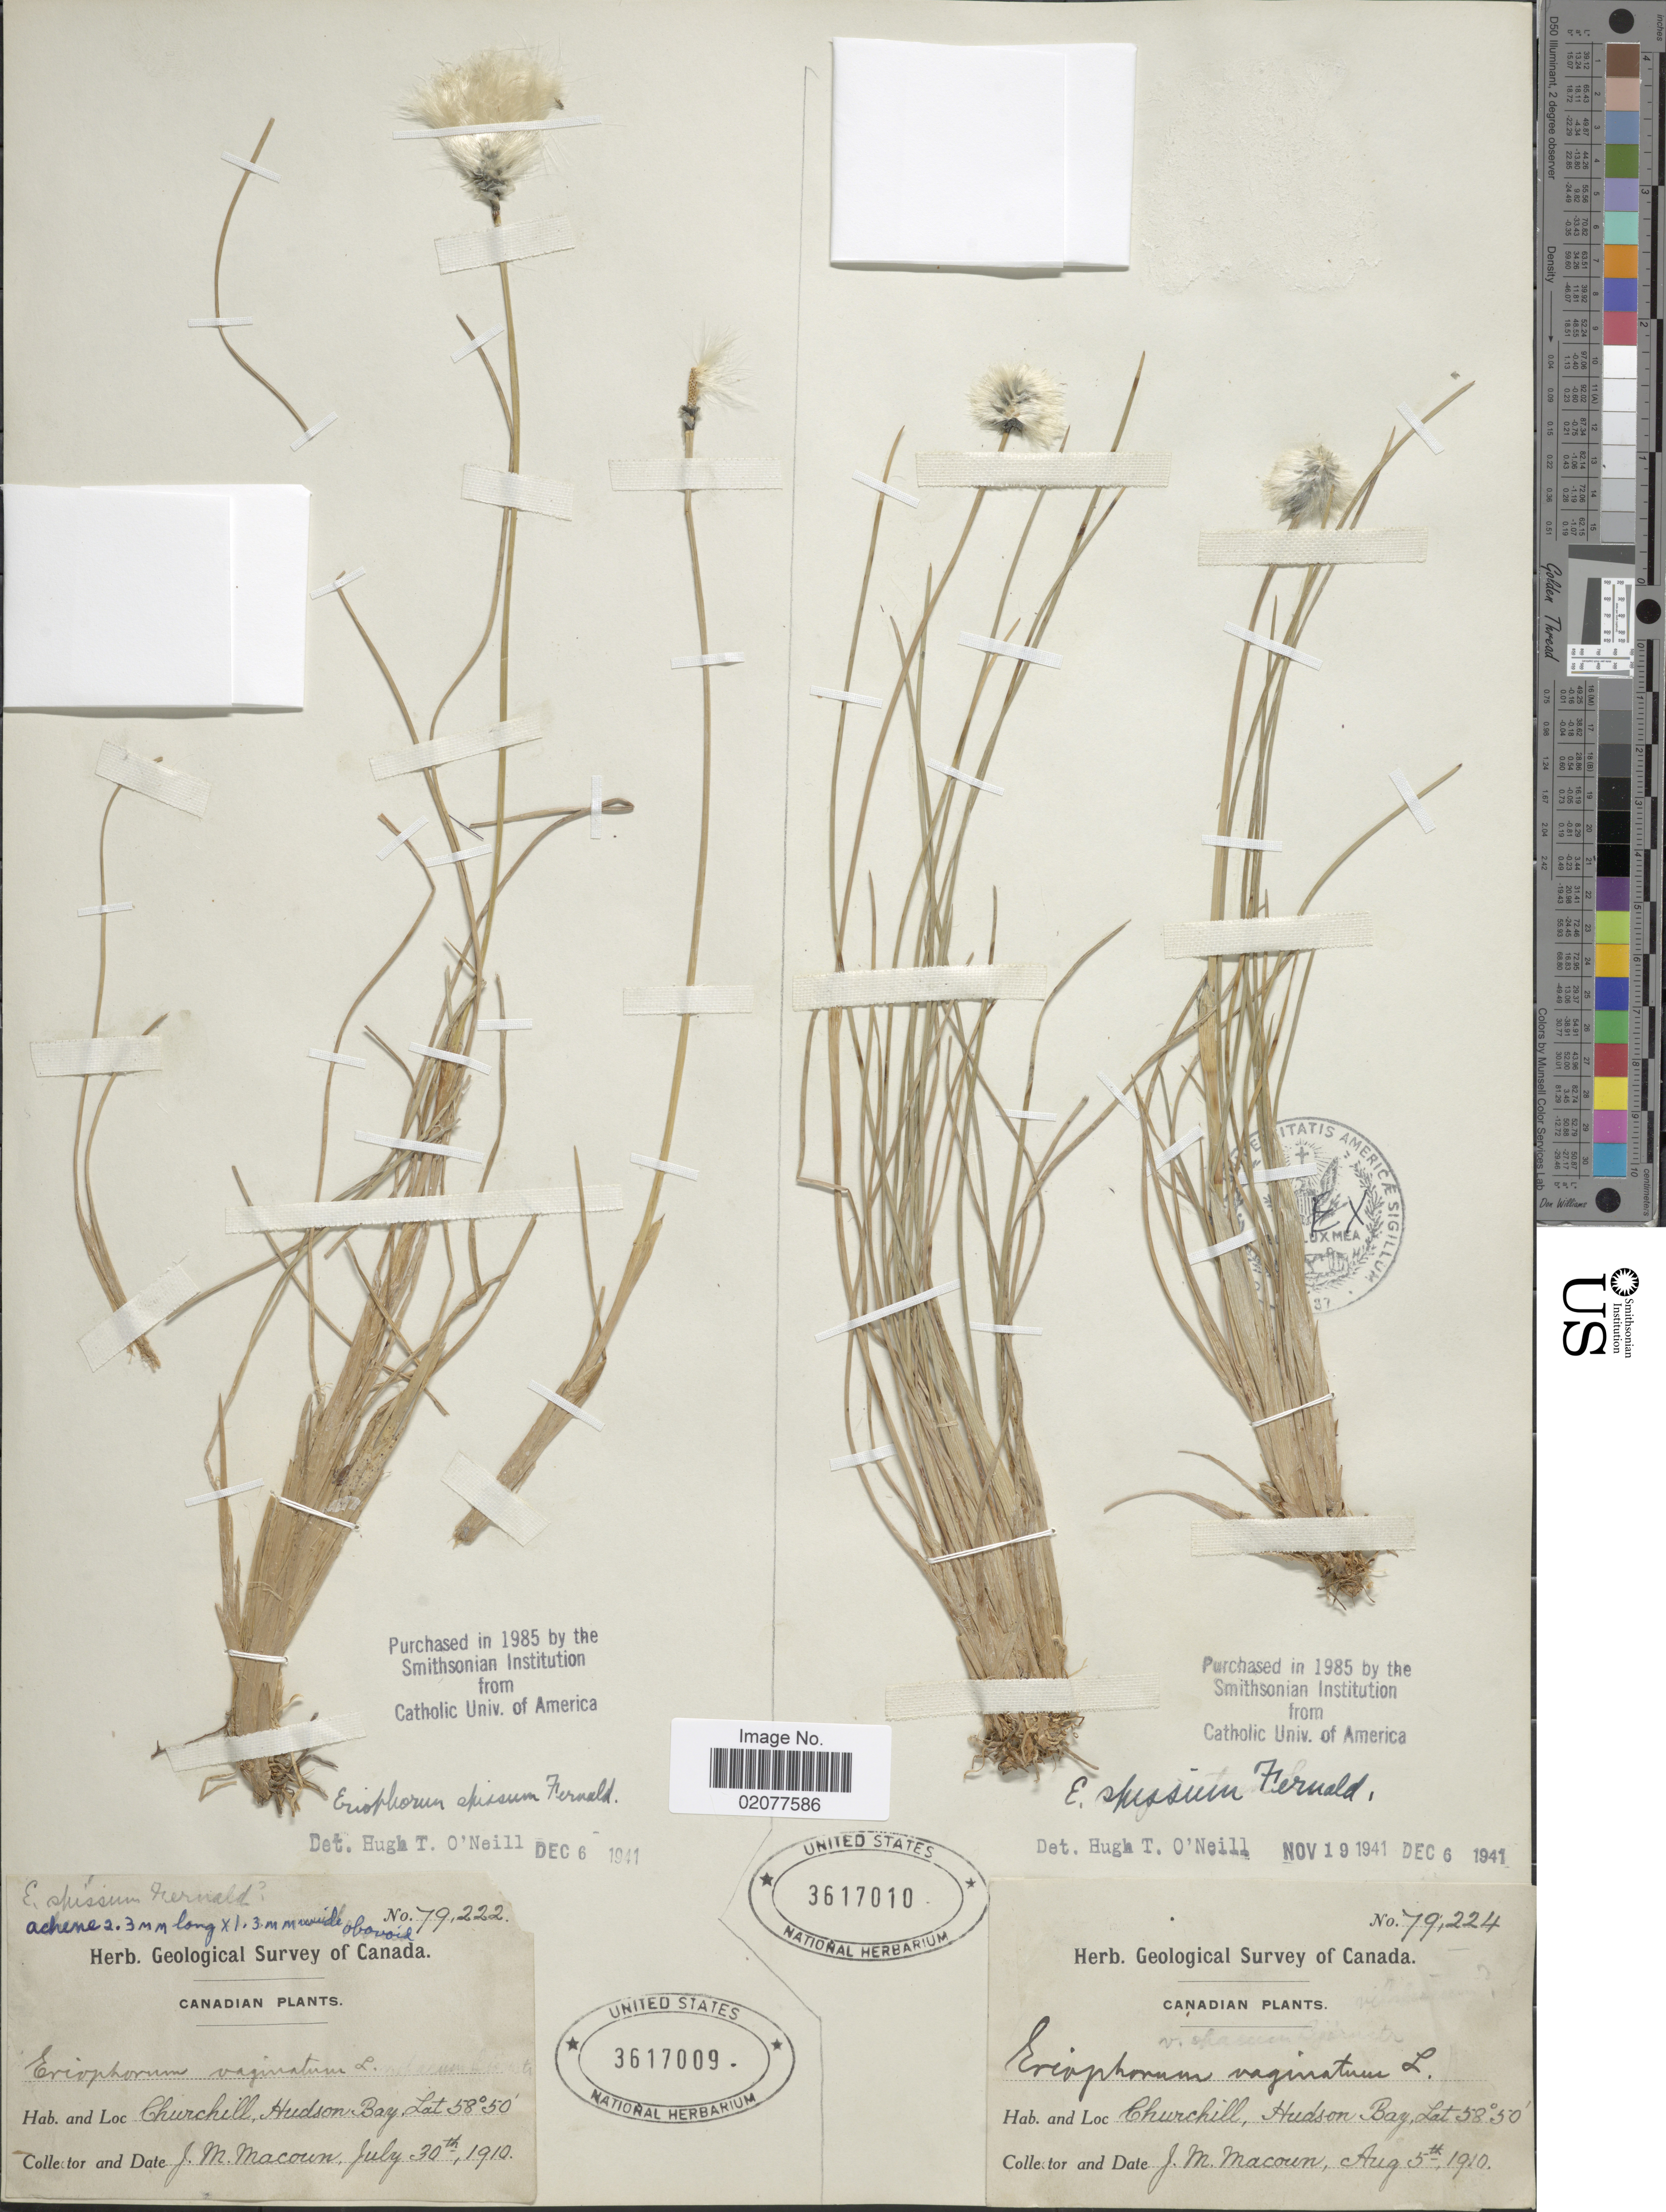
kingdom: Plantae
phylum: Tracheophyta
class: Liliopsida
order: Poales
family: Cyperaceae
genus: Eriophorum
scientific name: Eriophorum spissum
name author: Fernald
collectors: J. M. Macoun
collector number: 79222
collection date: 1910-07-03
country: Canada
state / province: Manitoba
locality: Churchill, Hudson Bay.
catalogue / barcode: US 3617009